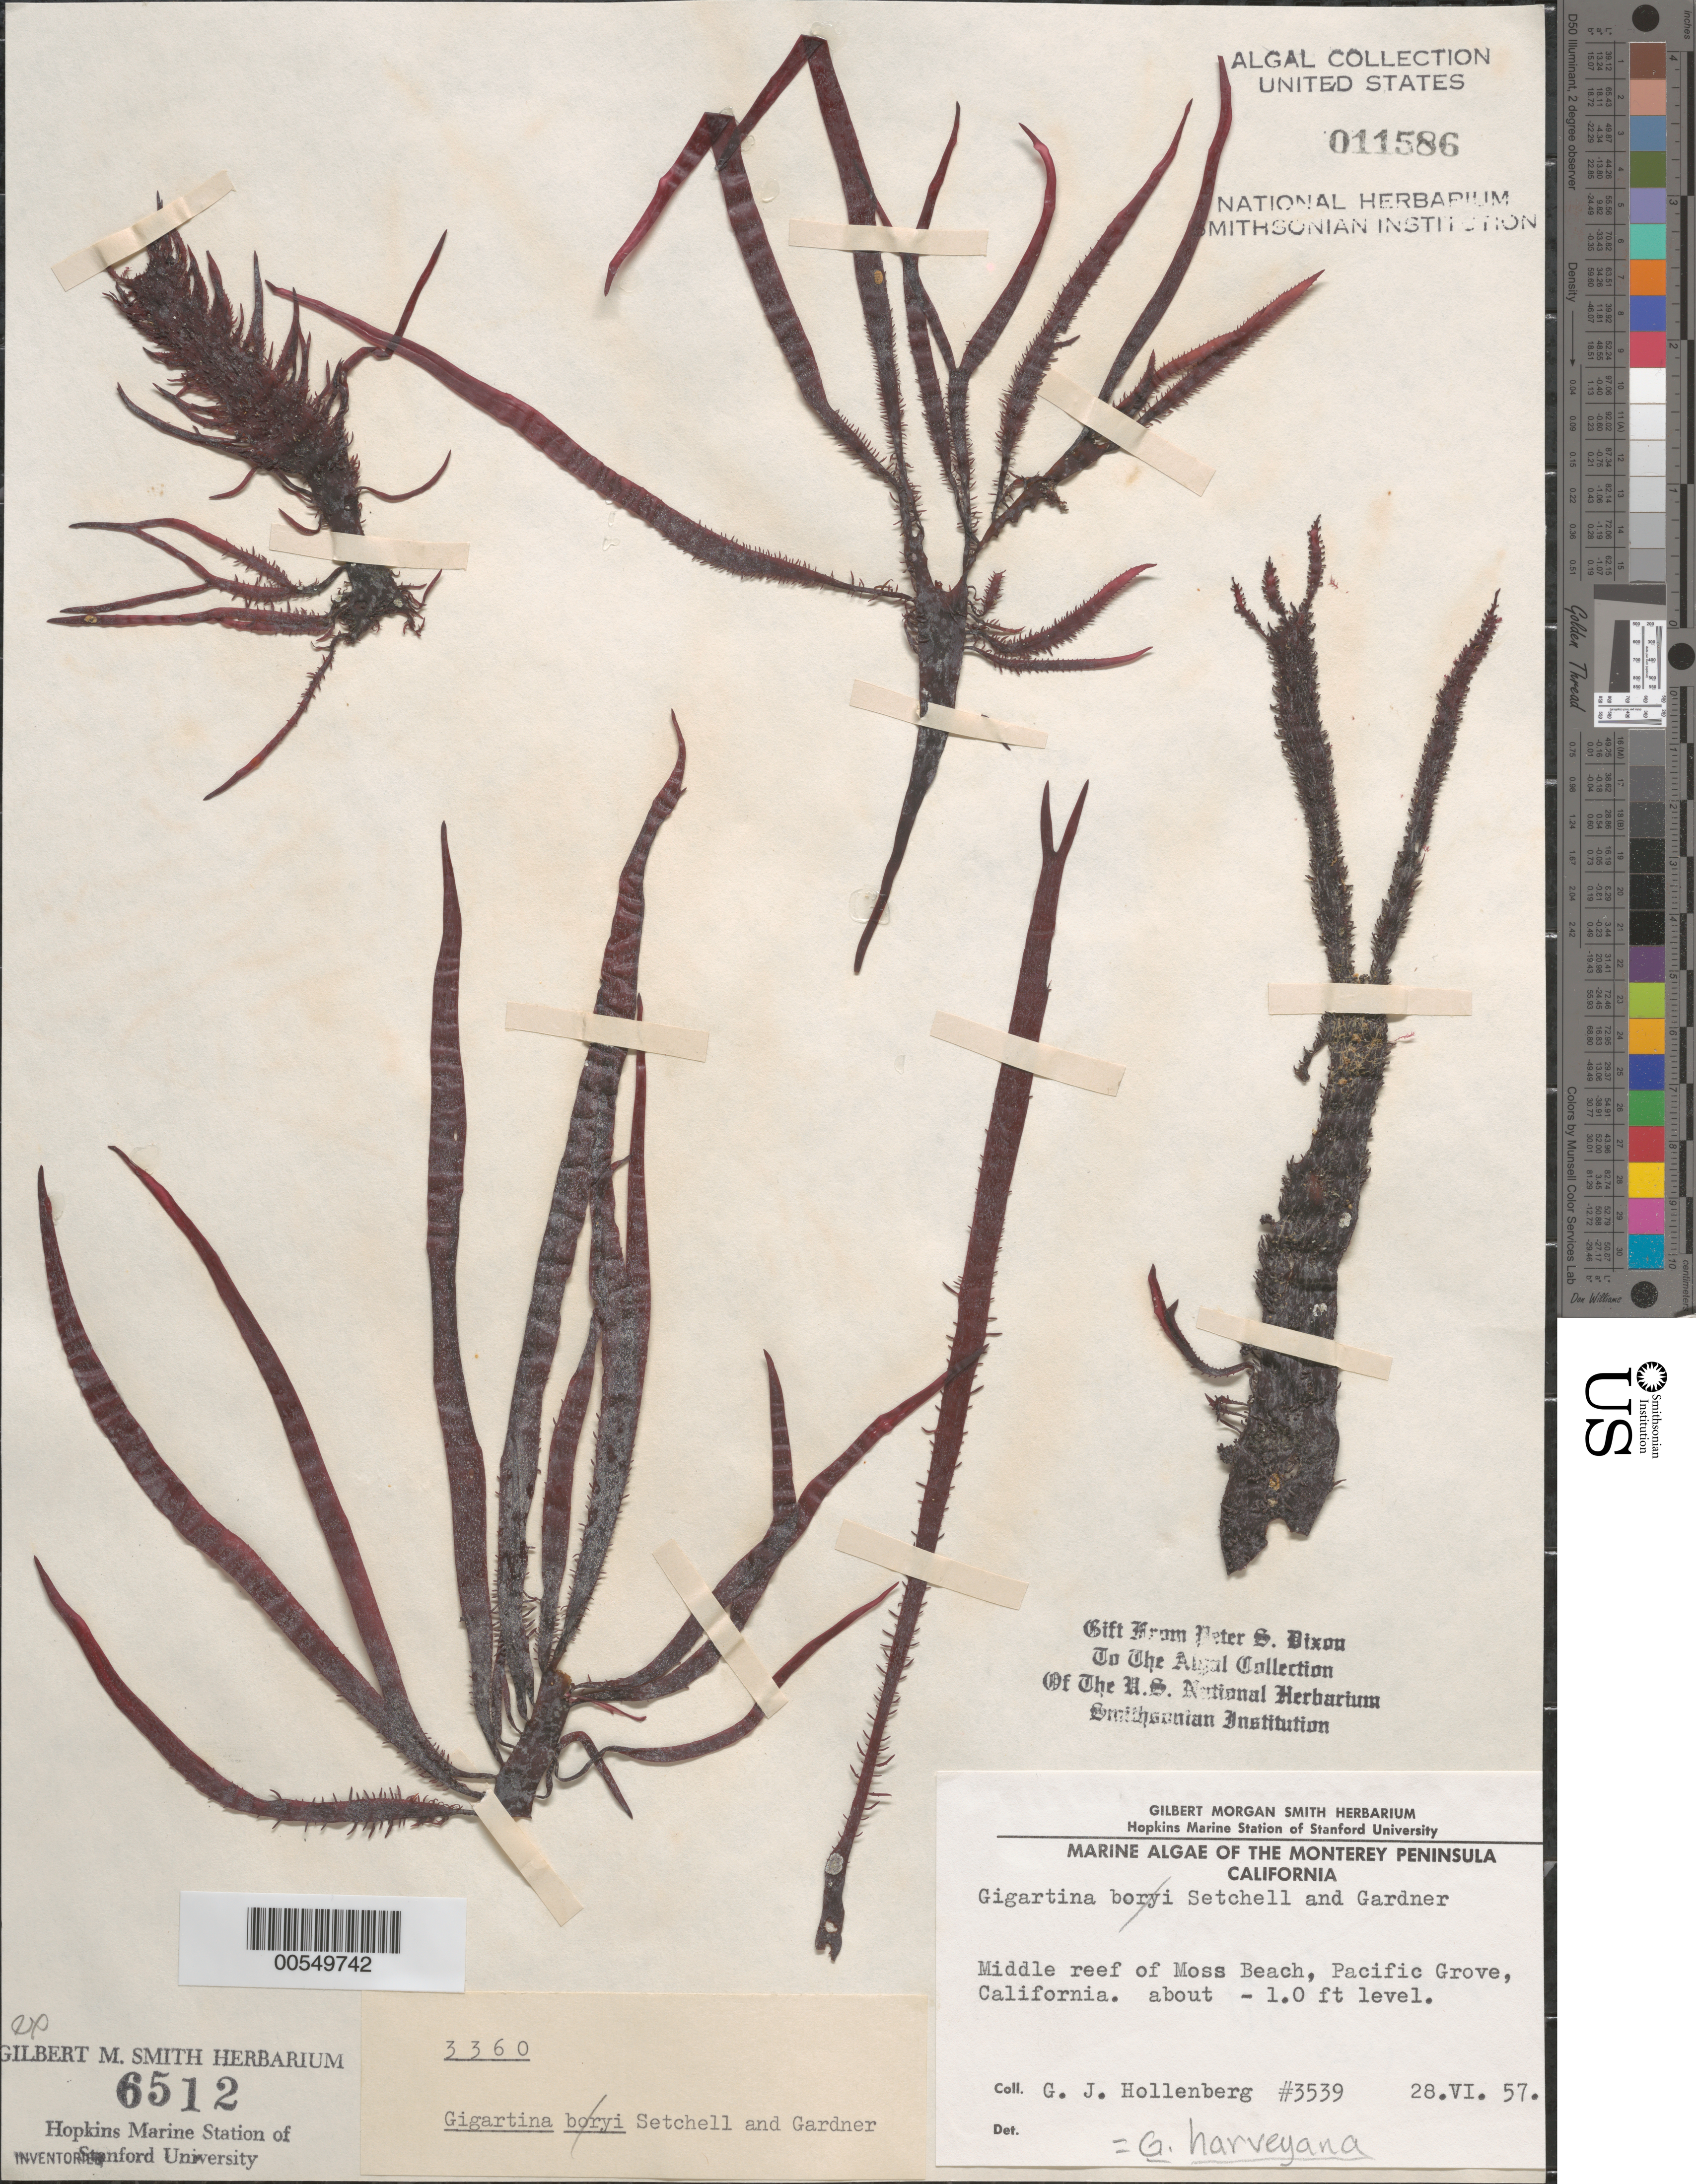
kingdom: Plantae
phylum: Rhodophyta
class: Florideophyceae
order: Gigartinales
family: Gigartinaceae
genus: Chondracanthus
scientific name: Chondracanthus harveyanus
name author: (Kütz.) Guiry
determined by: Algae name updating Project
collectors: G. Hollenberg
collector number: GJH 3539 & PSD 3360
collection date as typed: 28 Jun 1957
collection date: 1957-06-28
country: United States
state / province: California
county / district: Monterey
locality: Middle reef of Moss Beach, Pacific Grove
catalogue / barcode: US 11586